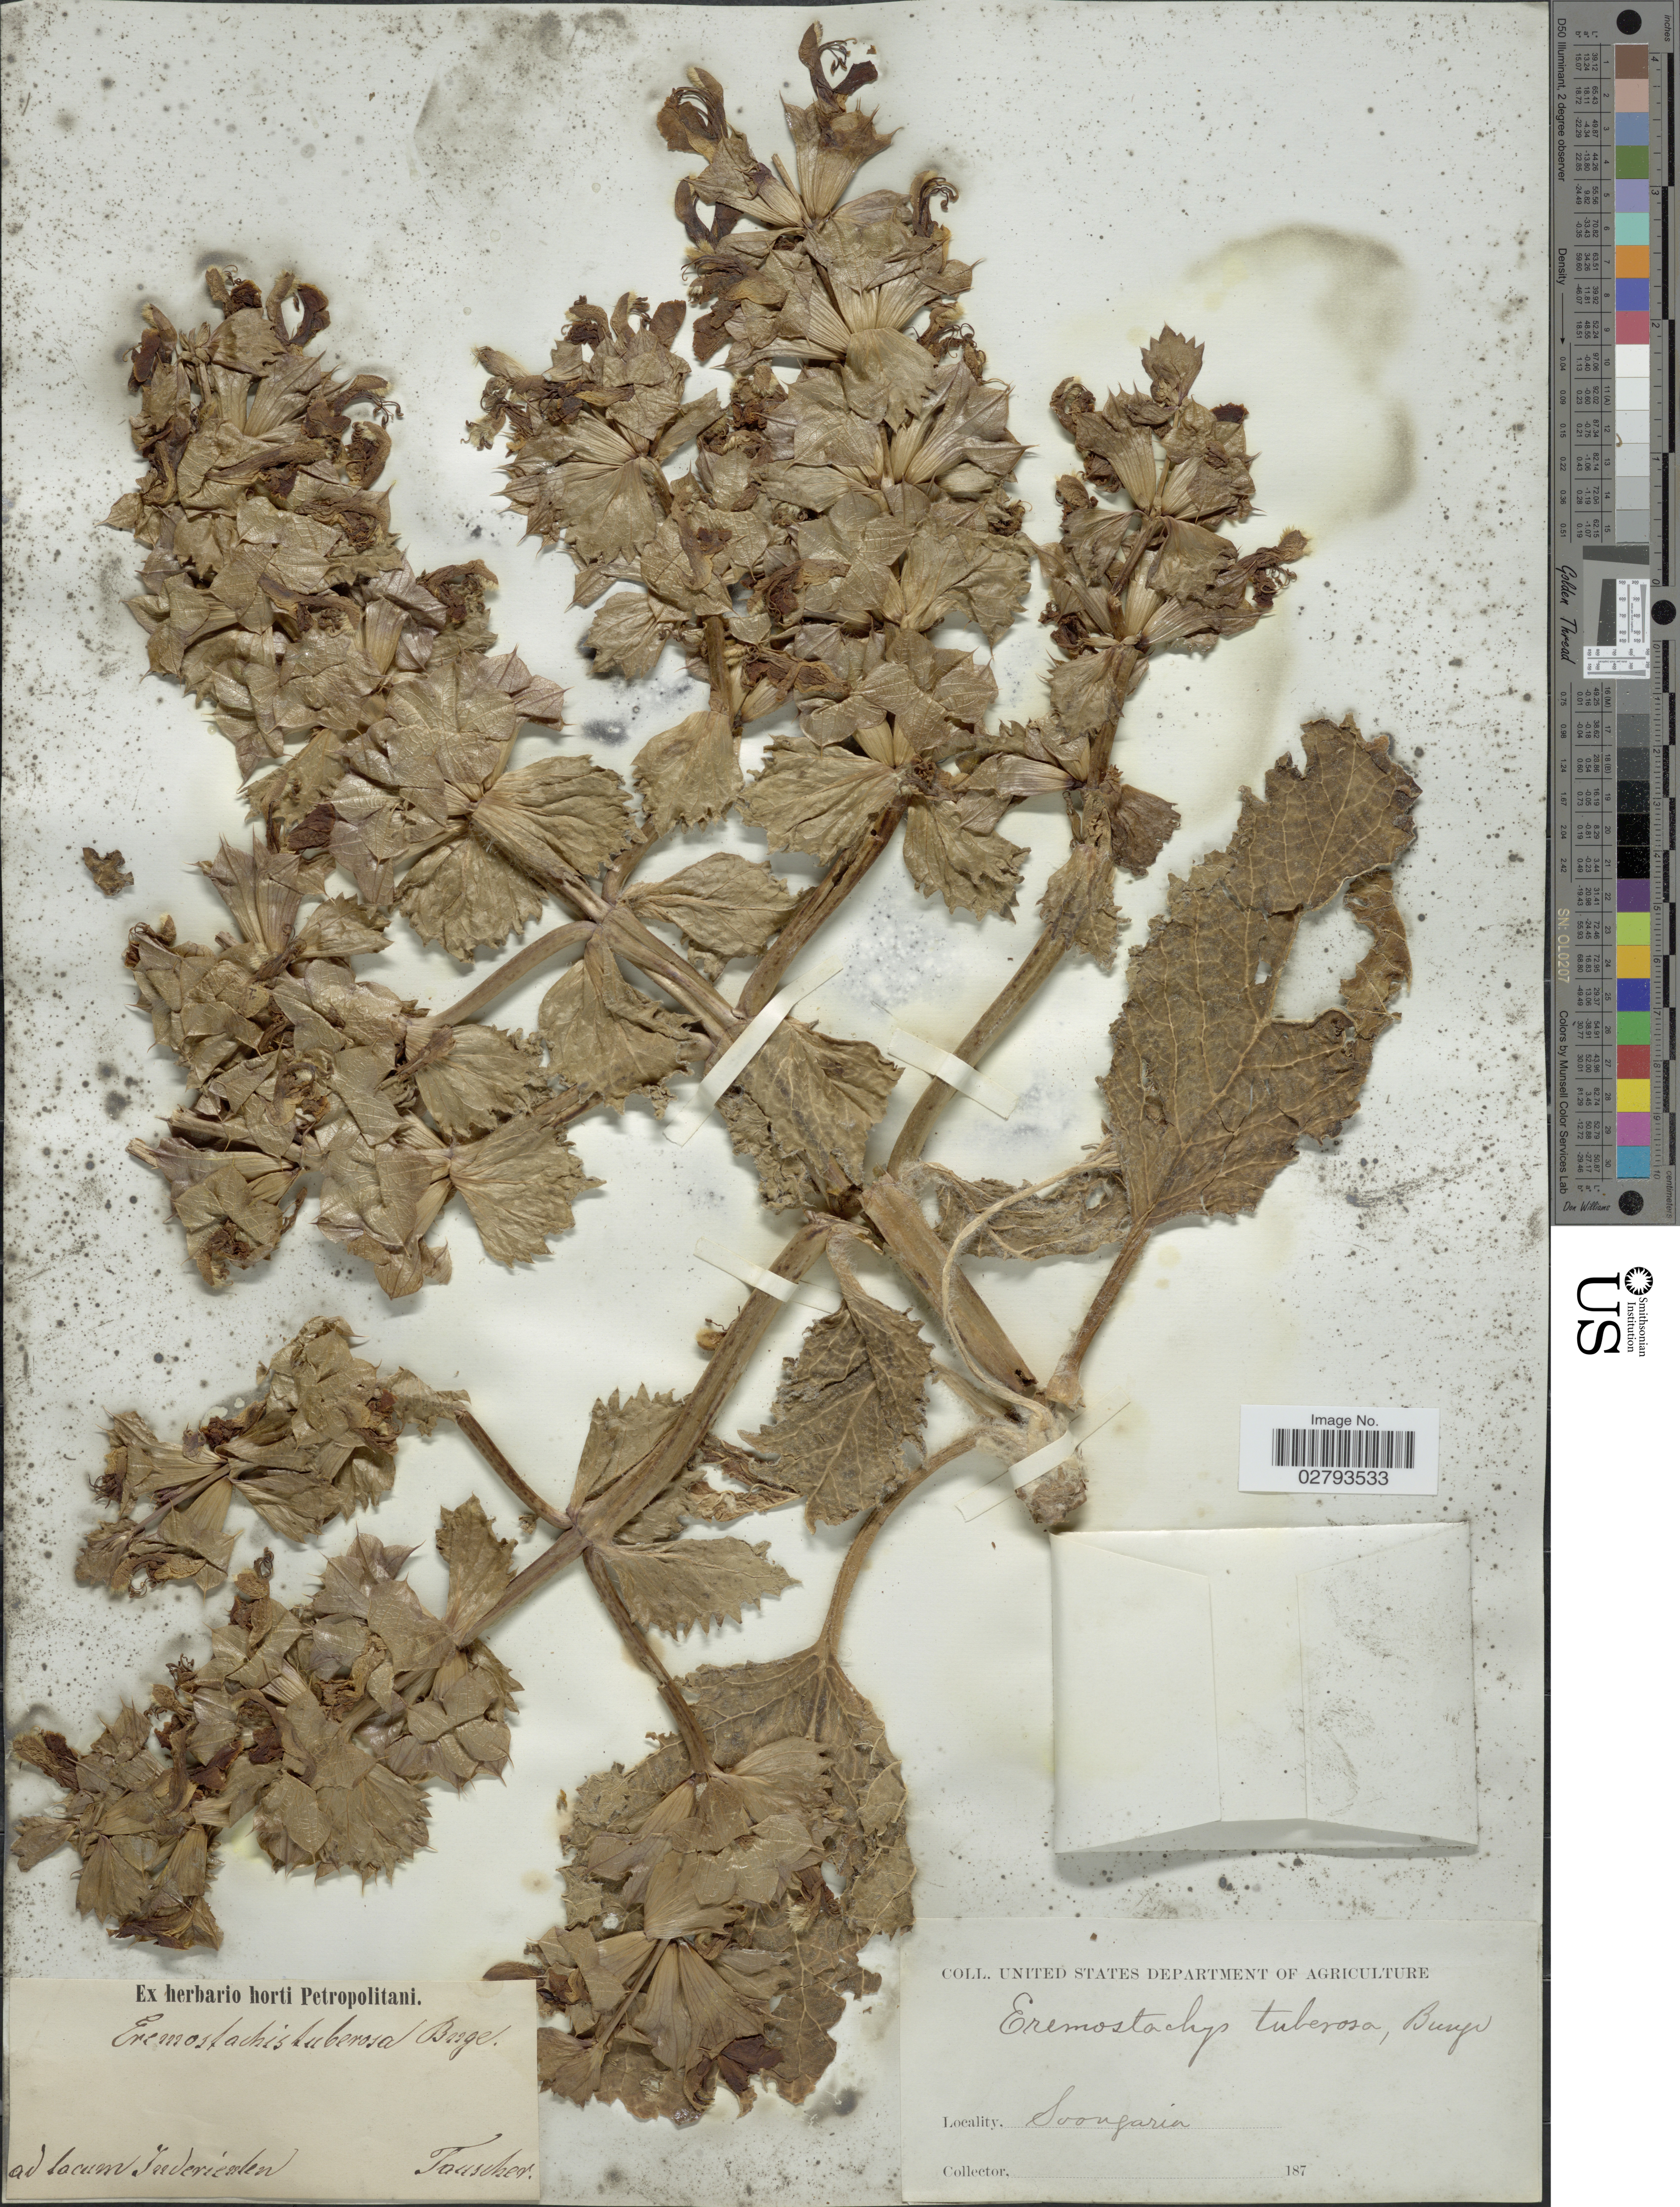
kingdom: Plantae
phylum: Tracheophyta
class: Magnoliopsida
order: Lamiales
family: Lamiaceae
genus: Eremostachys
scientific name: Eremostachys tuberosa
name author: (Pall.) Bunge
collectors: Tauscher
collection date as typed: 187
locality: Ad lacum Verderiechen [interpreted]. Soongaria.